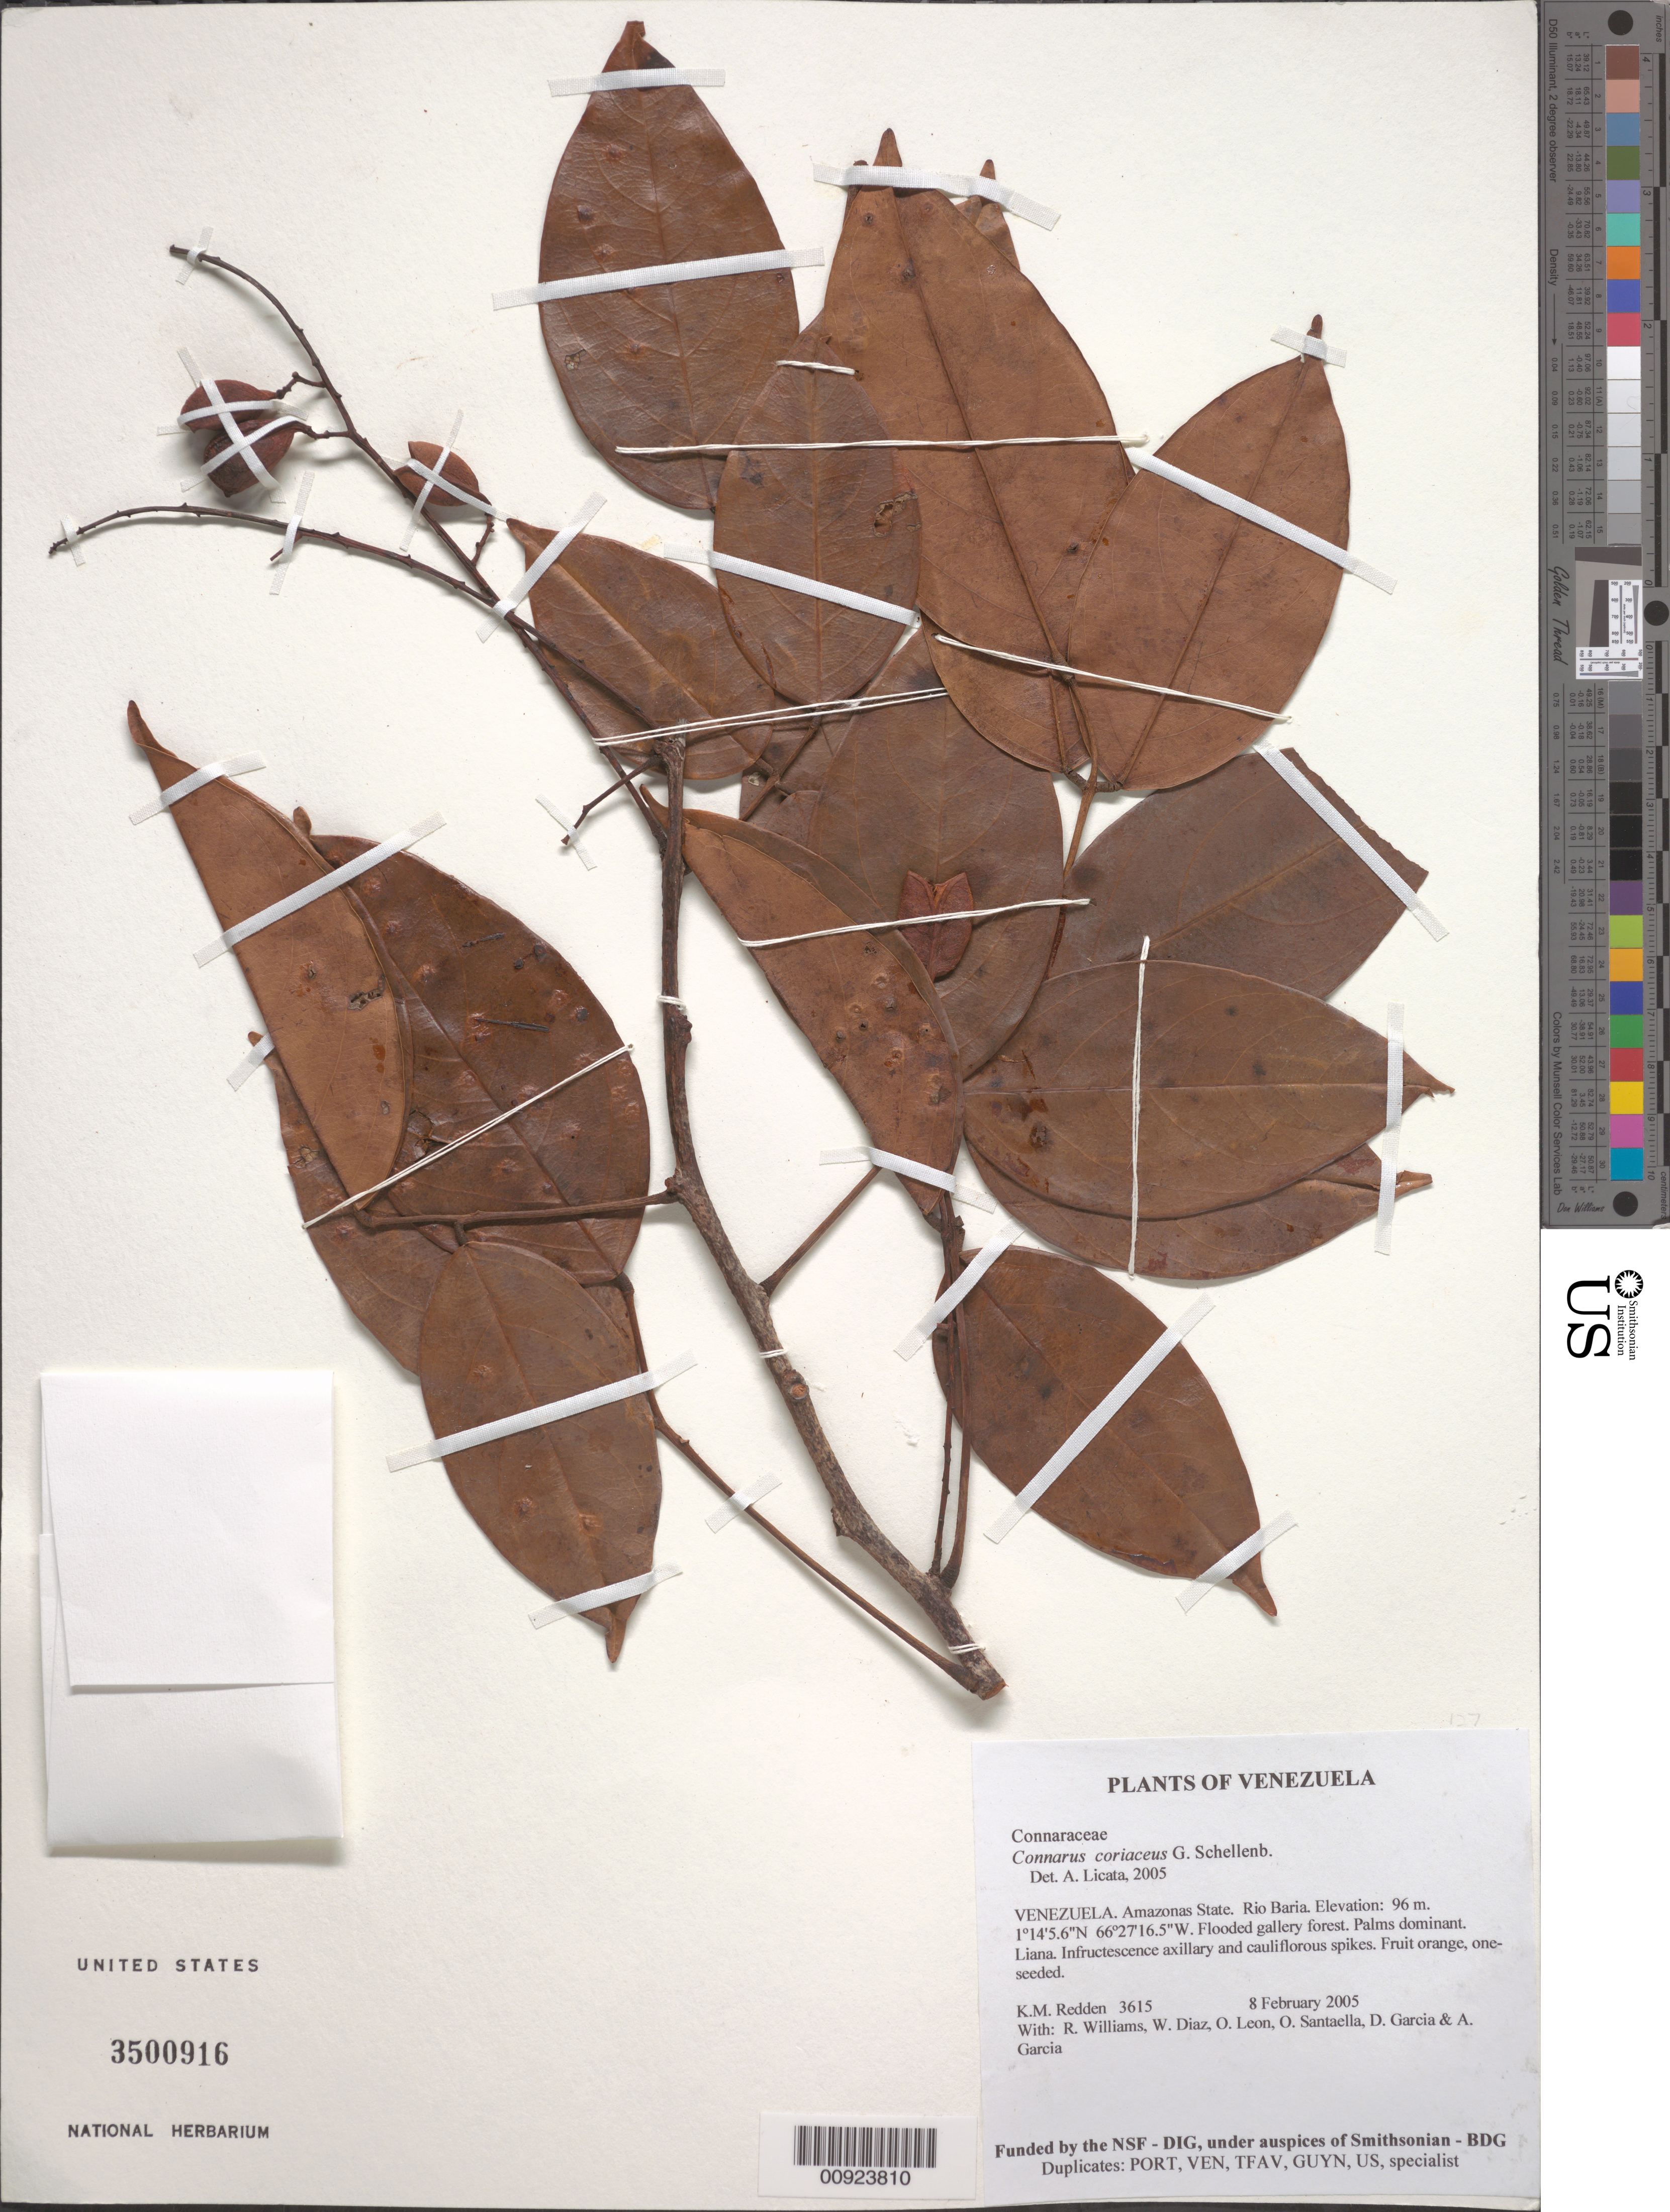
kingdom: Plantae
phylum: Tracheophyta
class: Magnoliopsida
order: Oxalidales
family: Connaraceae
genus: Connarus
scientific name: Connarus coriaceus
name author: G. Schellenb.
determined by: Licata, A., (PORT), Univ. Nac. Exp. de los Llanos Ezequiel Zamora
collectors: K. M. Redden, R. Williams, W. Díaz P., O. León, O. Santaella, D. Garcia & A. Garcia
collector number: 3615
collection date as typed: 8 February 2005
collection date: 2005-02-08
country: Venezuela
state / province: Amazonas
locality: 20 - Rio Baria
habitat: Flooded gallery forest. Palms dominant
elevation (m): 96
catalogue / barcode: US 3500916